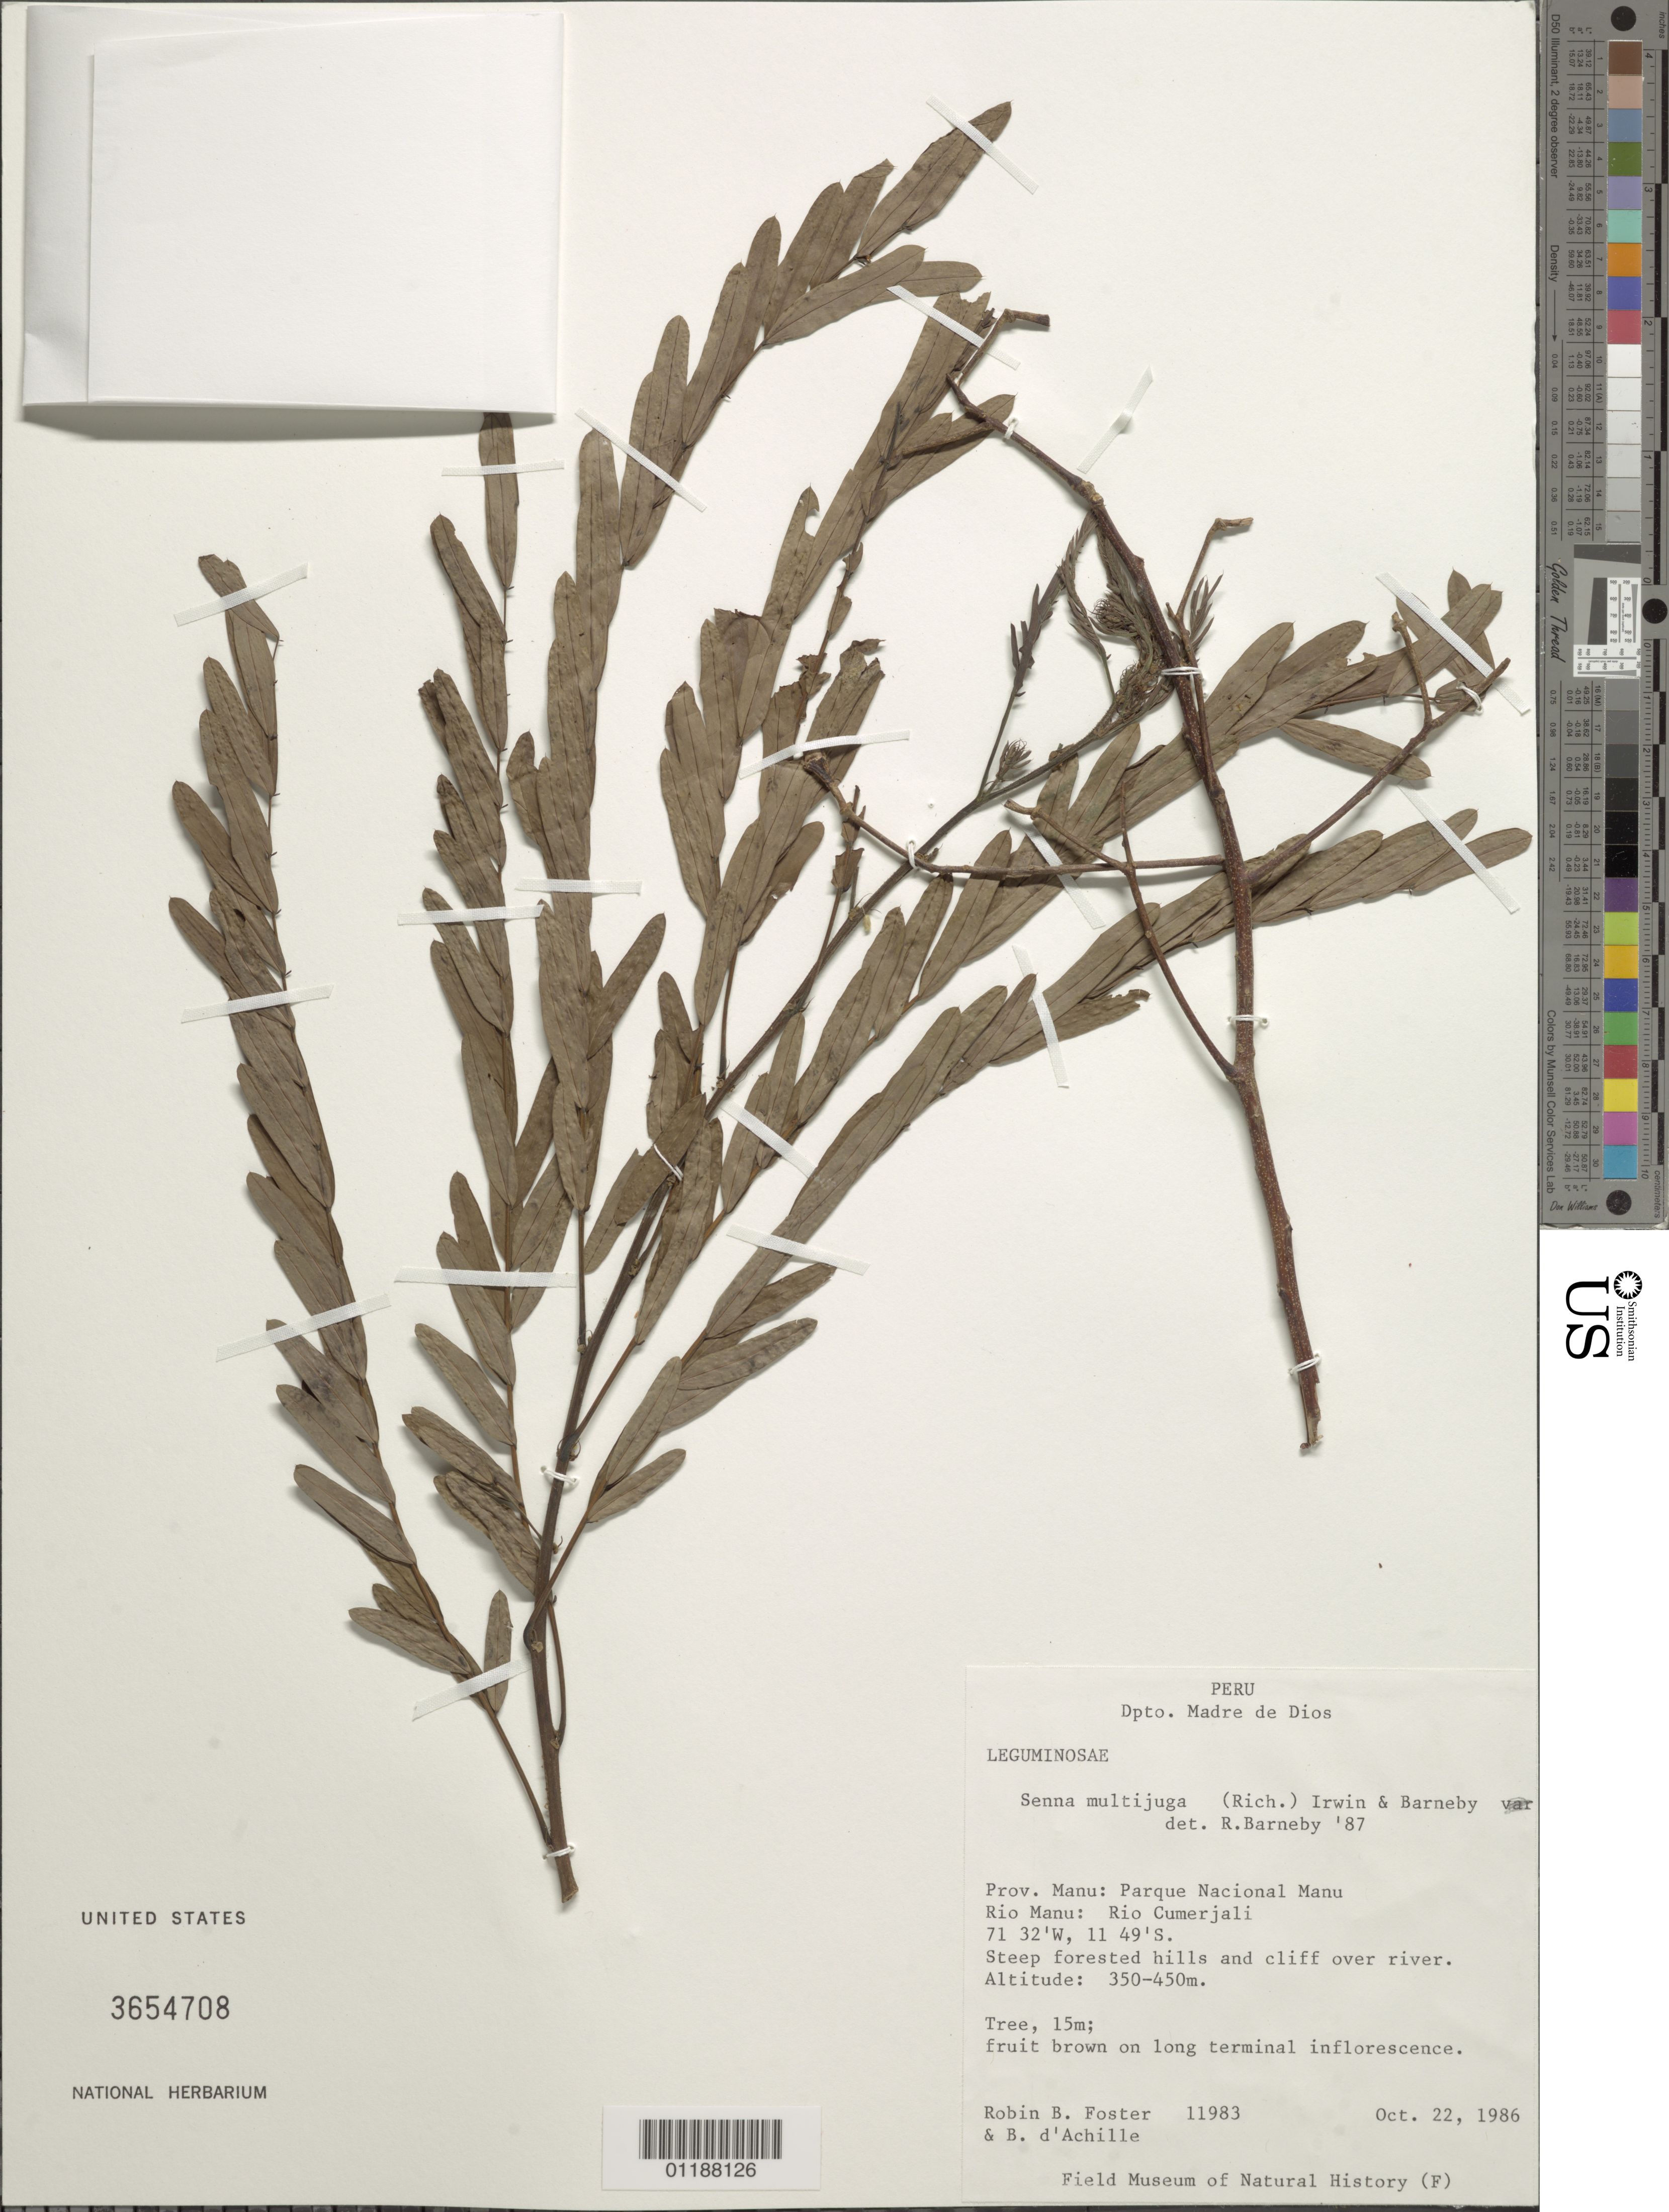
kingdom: Plantae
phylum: Tracheophyta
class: Magnoliopsida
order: Fabales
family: Fabaceae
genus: Senna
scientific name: Senna multijuga var. multijuga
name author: (Rich.) H.S. Irwin & Barneby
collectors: R. B. Foster & B. d'Achille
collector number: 11983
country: Peru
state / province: Madre de Dios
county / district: Manú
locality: Rio Cumerjali, Parque Nacional Manu, Rio Manu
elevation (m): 350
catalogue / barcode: US 3654708